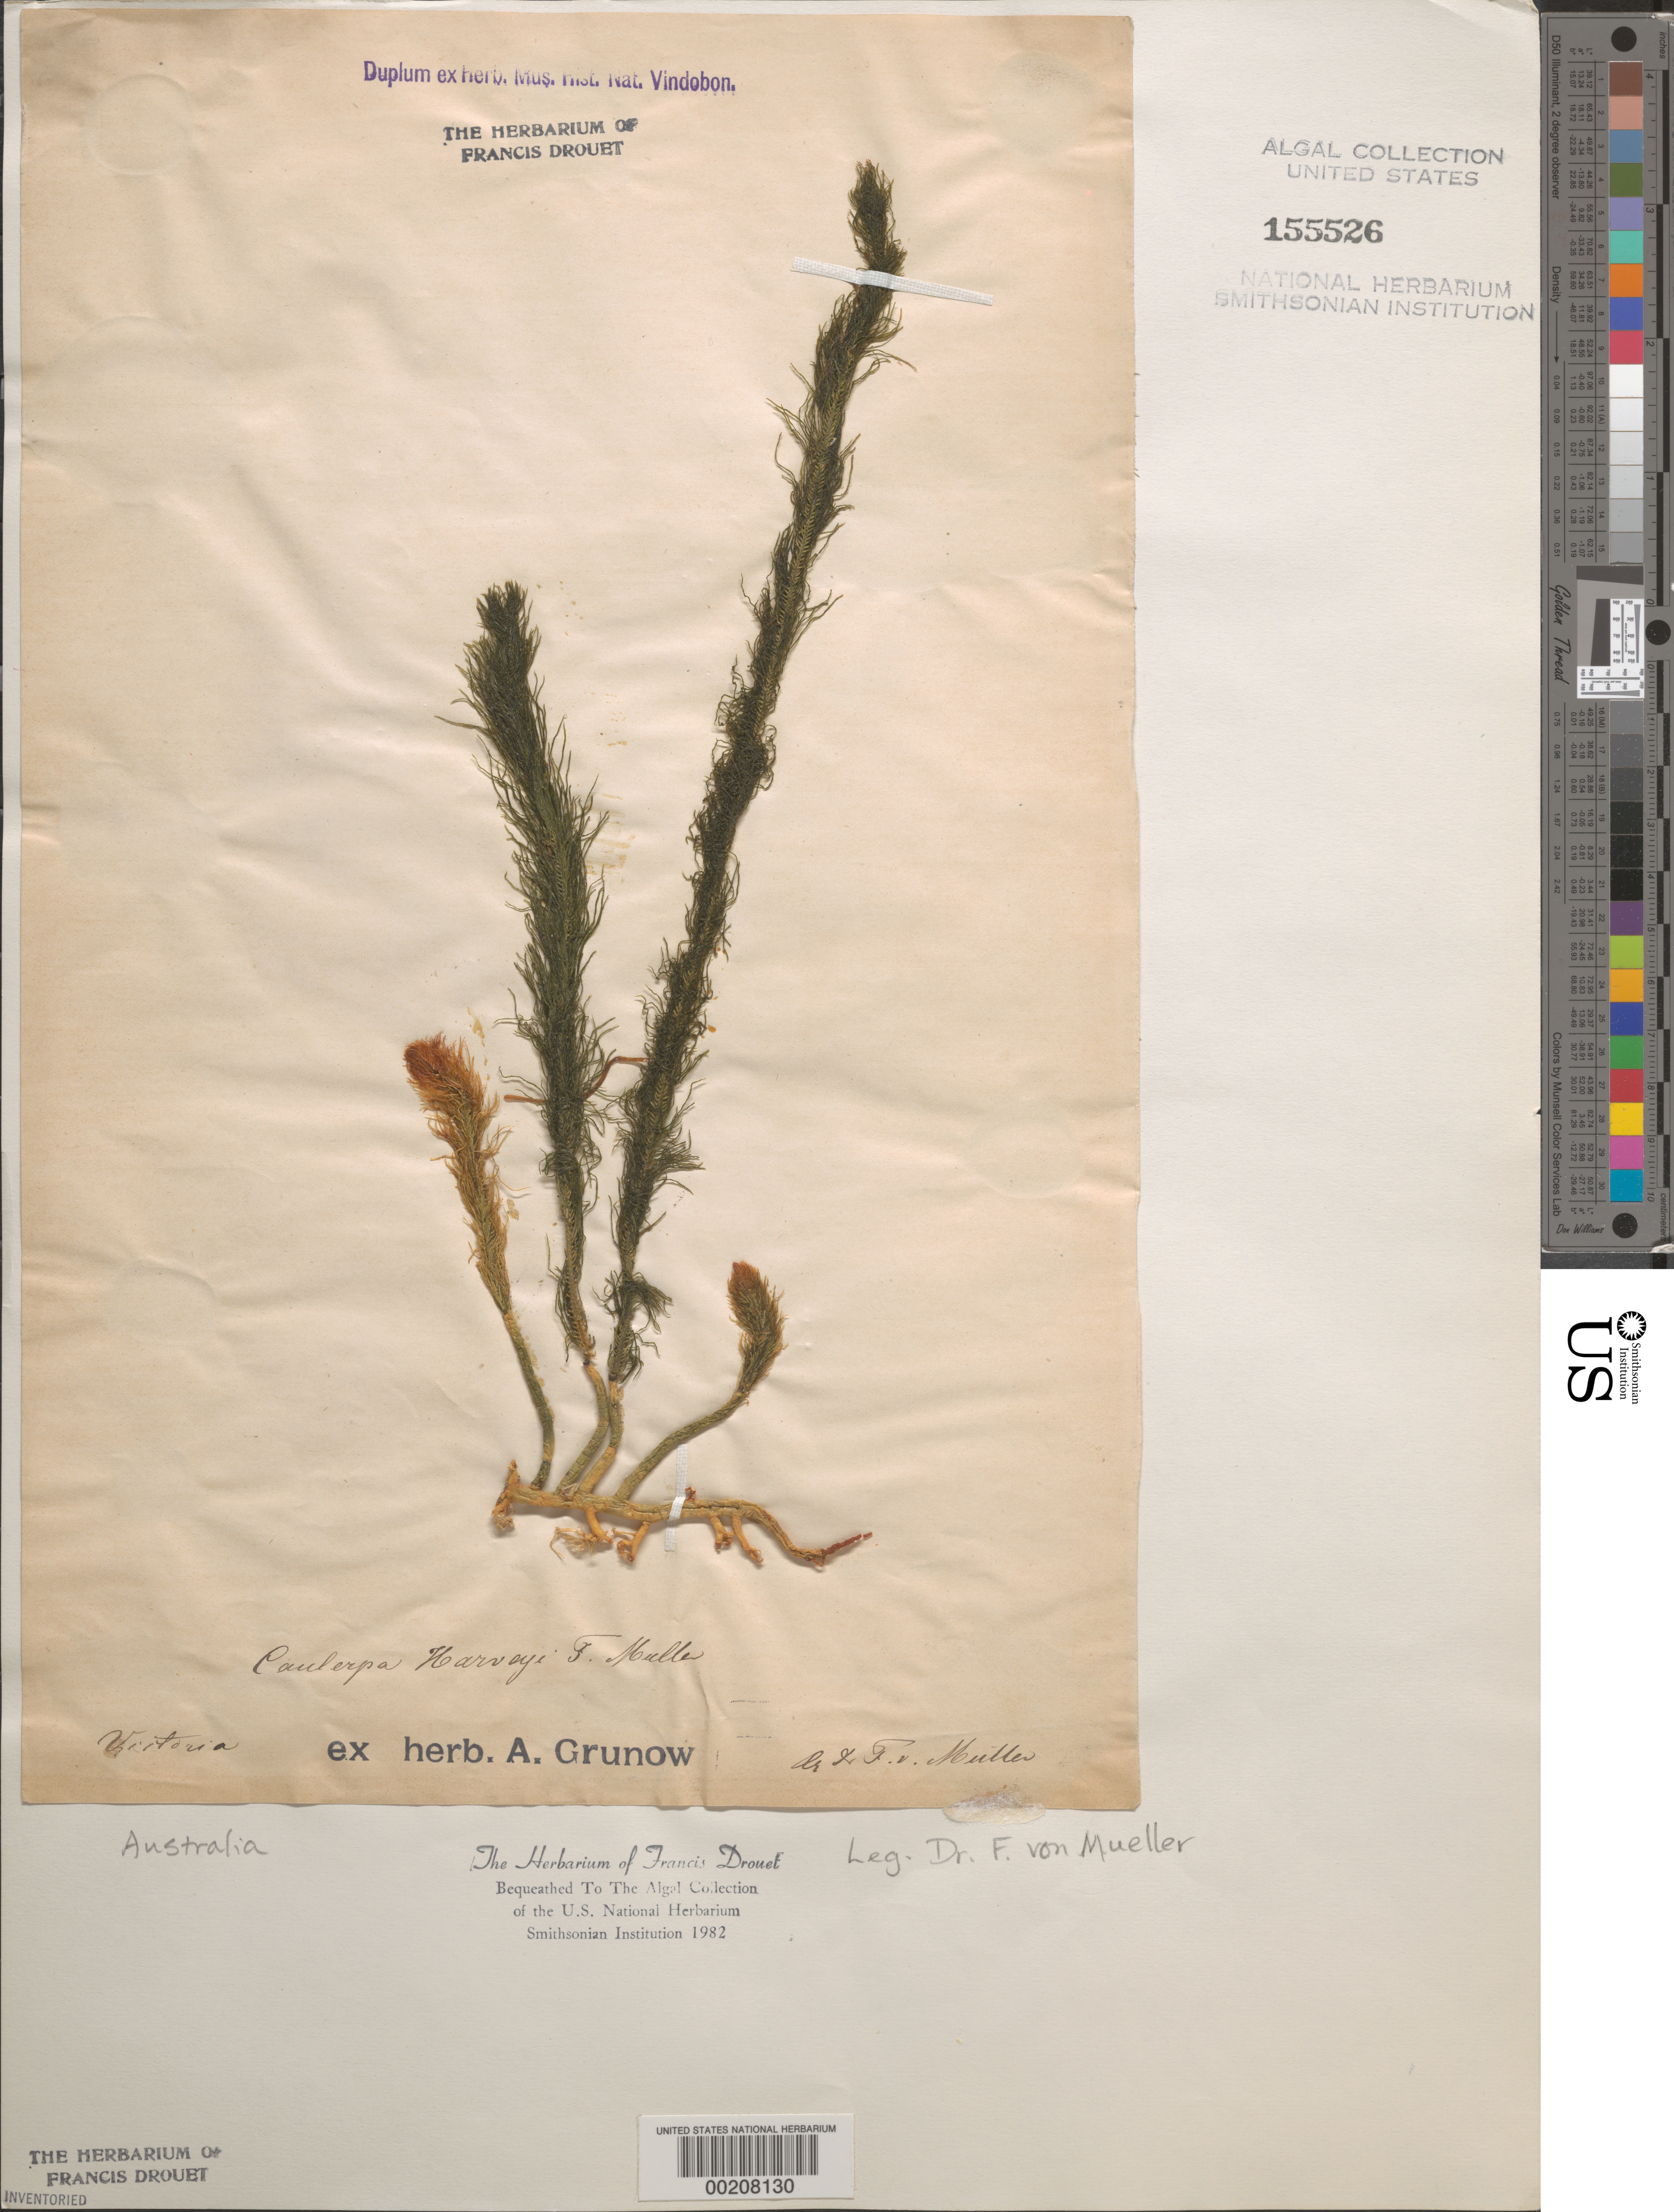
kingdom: Plantae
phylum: Chlorophyta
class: Ulvophyceae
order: Bryopsidales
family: Caulerpaceae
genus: Caulerpa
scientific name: Caulerpa longifolia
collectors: F. Mueller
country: Australia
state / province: Victoria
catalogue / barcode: US 155526